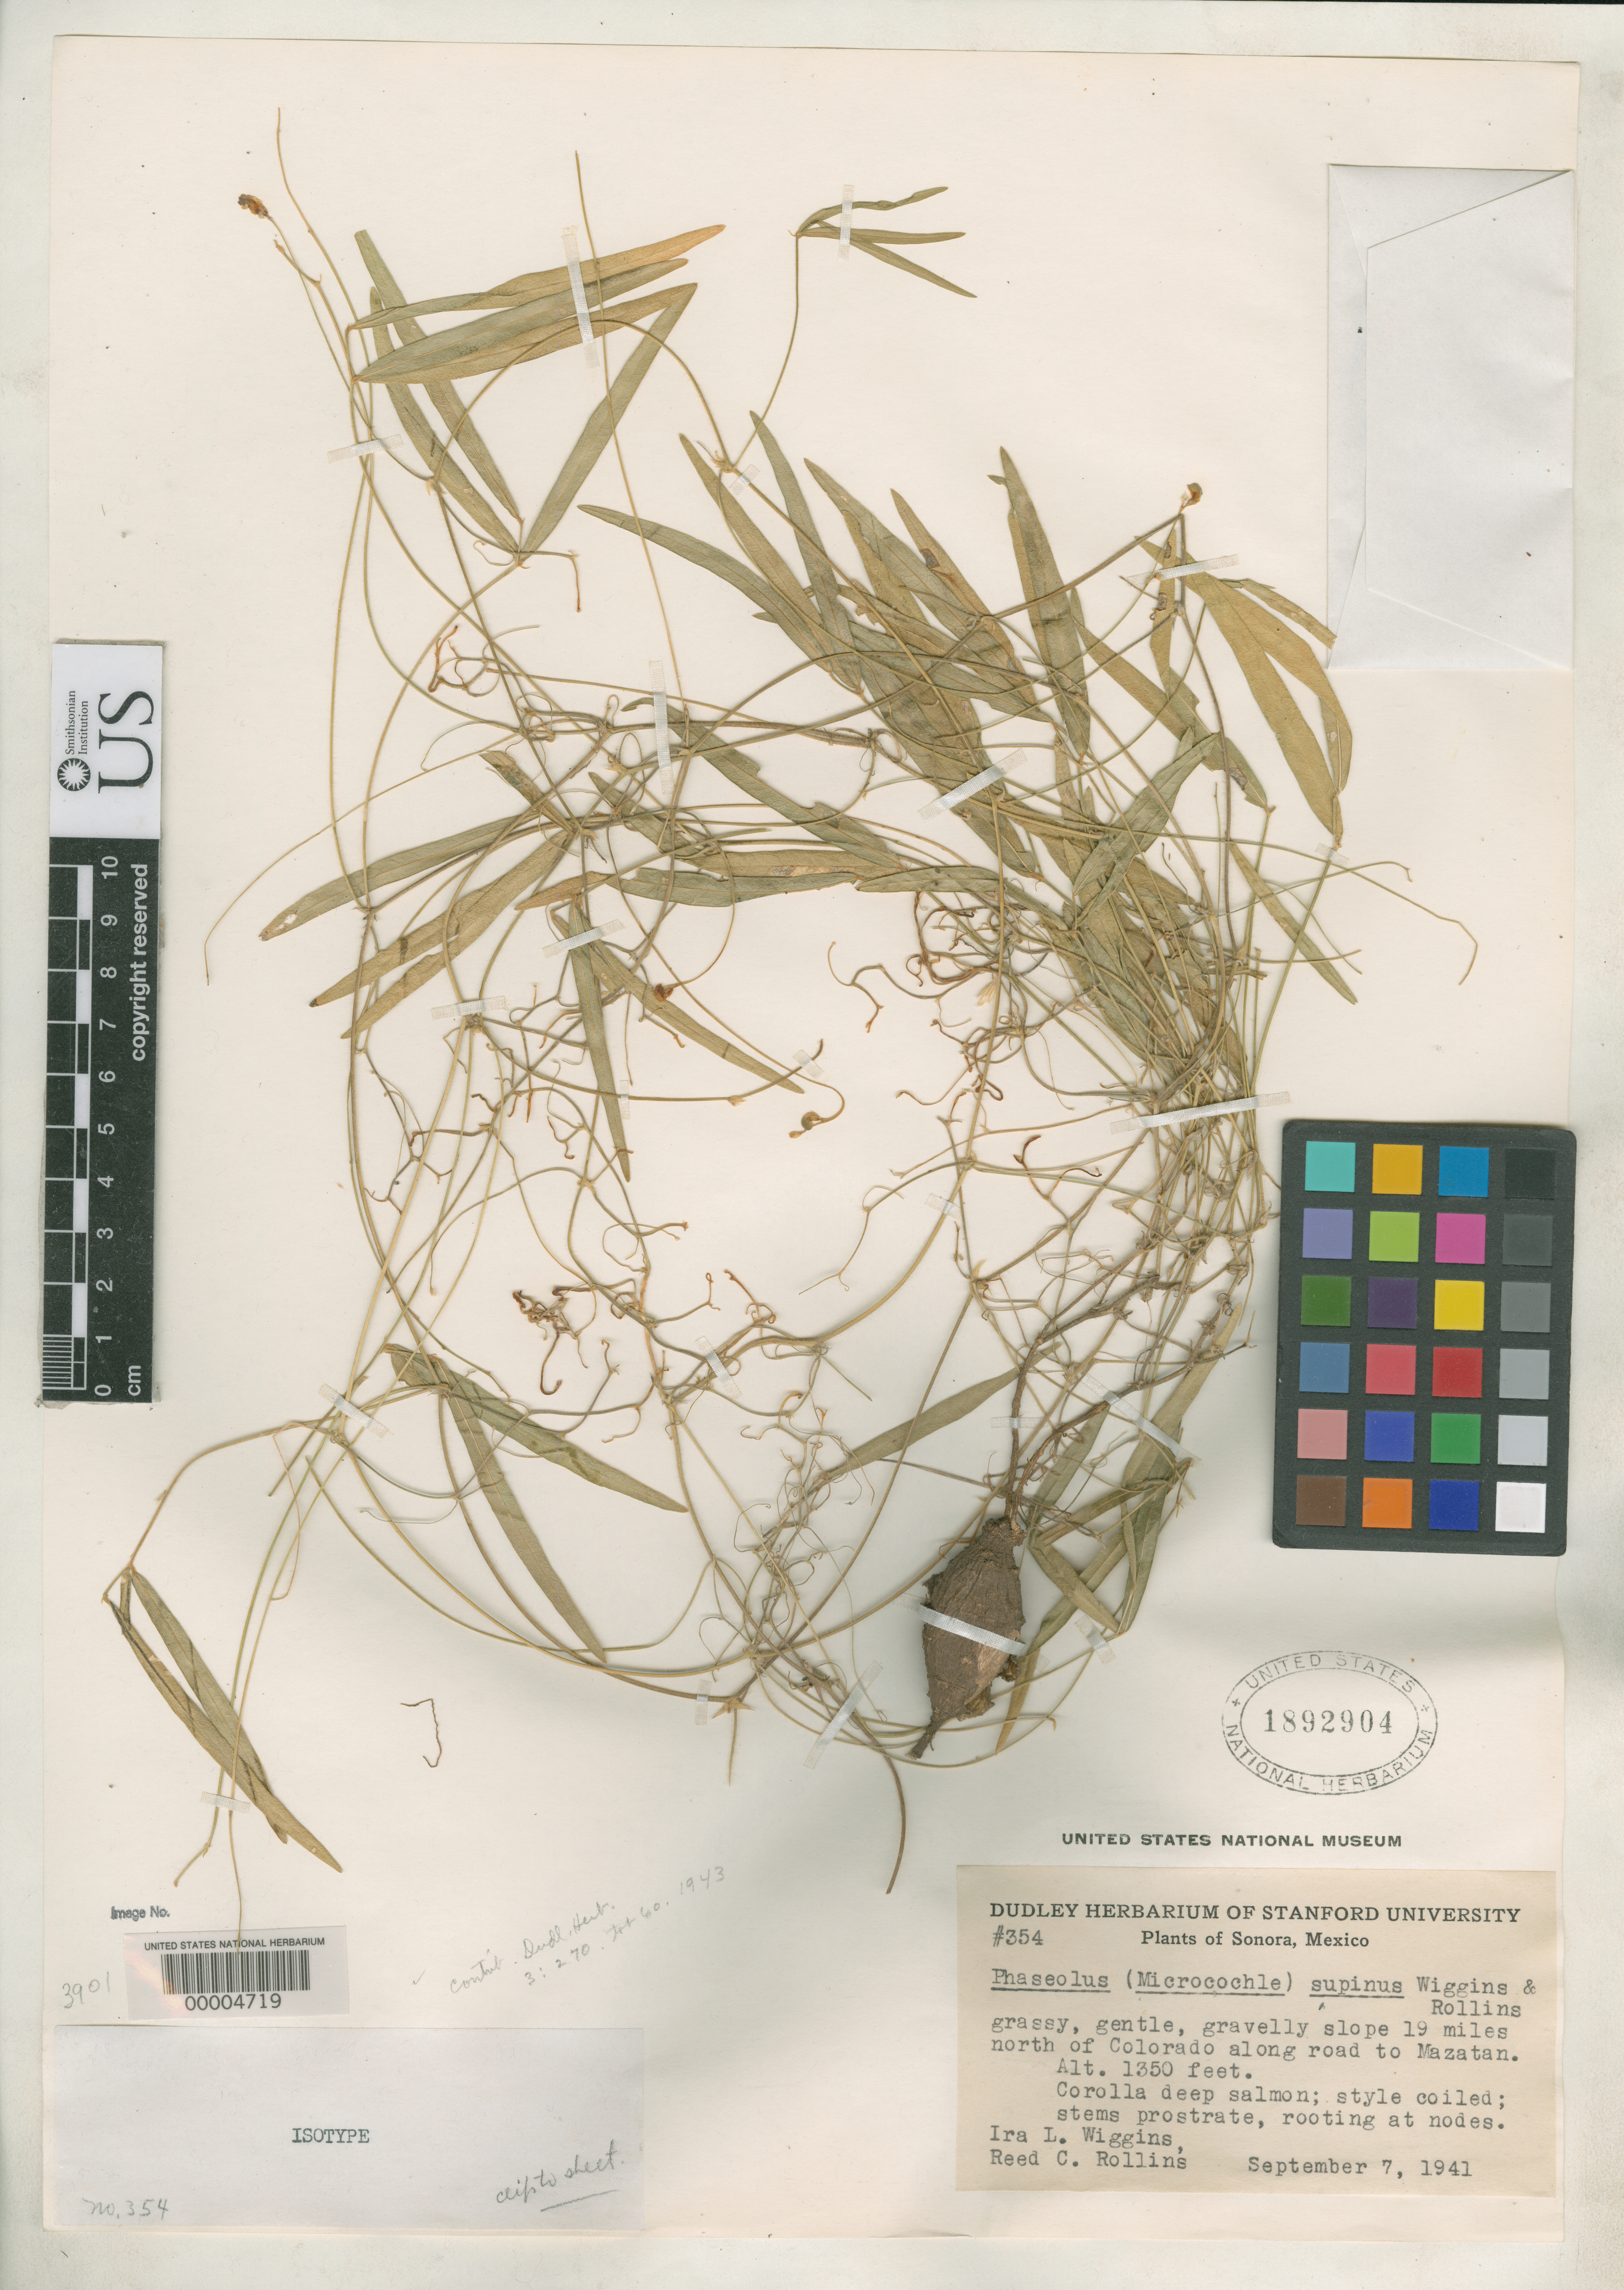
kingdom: Plantae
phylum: Tracheophyta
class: Magnoliopsida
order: Fabales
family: Fabaceae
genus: Phaseolus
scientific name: Phaseolus supinus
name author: Wiggins & Rollins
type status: Isotype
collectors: I. L. Wiggins & R. C. Rollins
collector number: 354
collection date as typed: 07 Sep 1941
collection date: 1941-09-07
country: Mexico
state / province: Sonora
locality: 19 mi N of Colorado along road to Mazatan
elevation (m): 411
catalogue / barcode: US 1892904